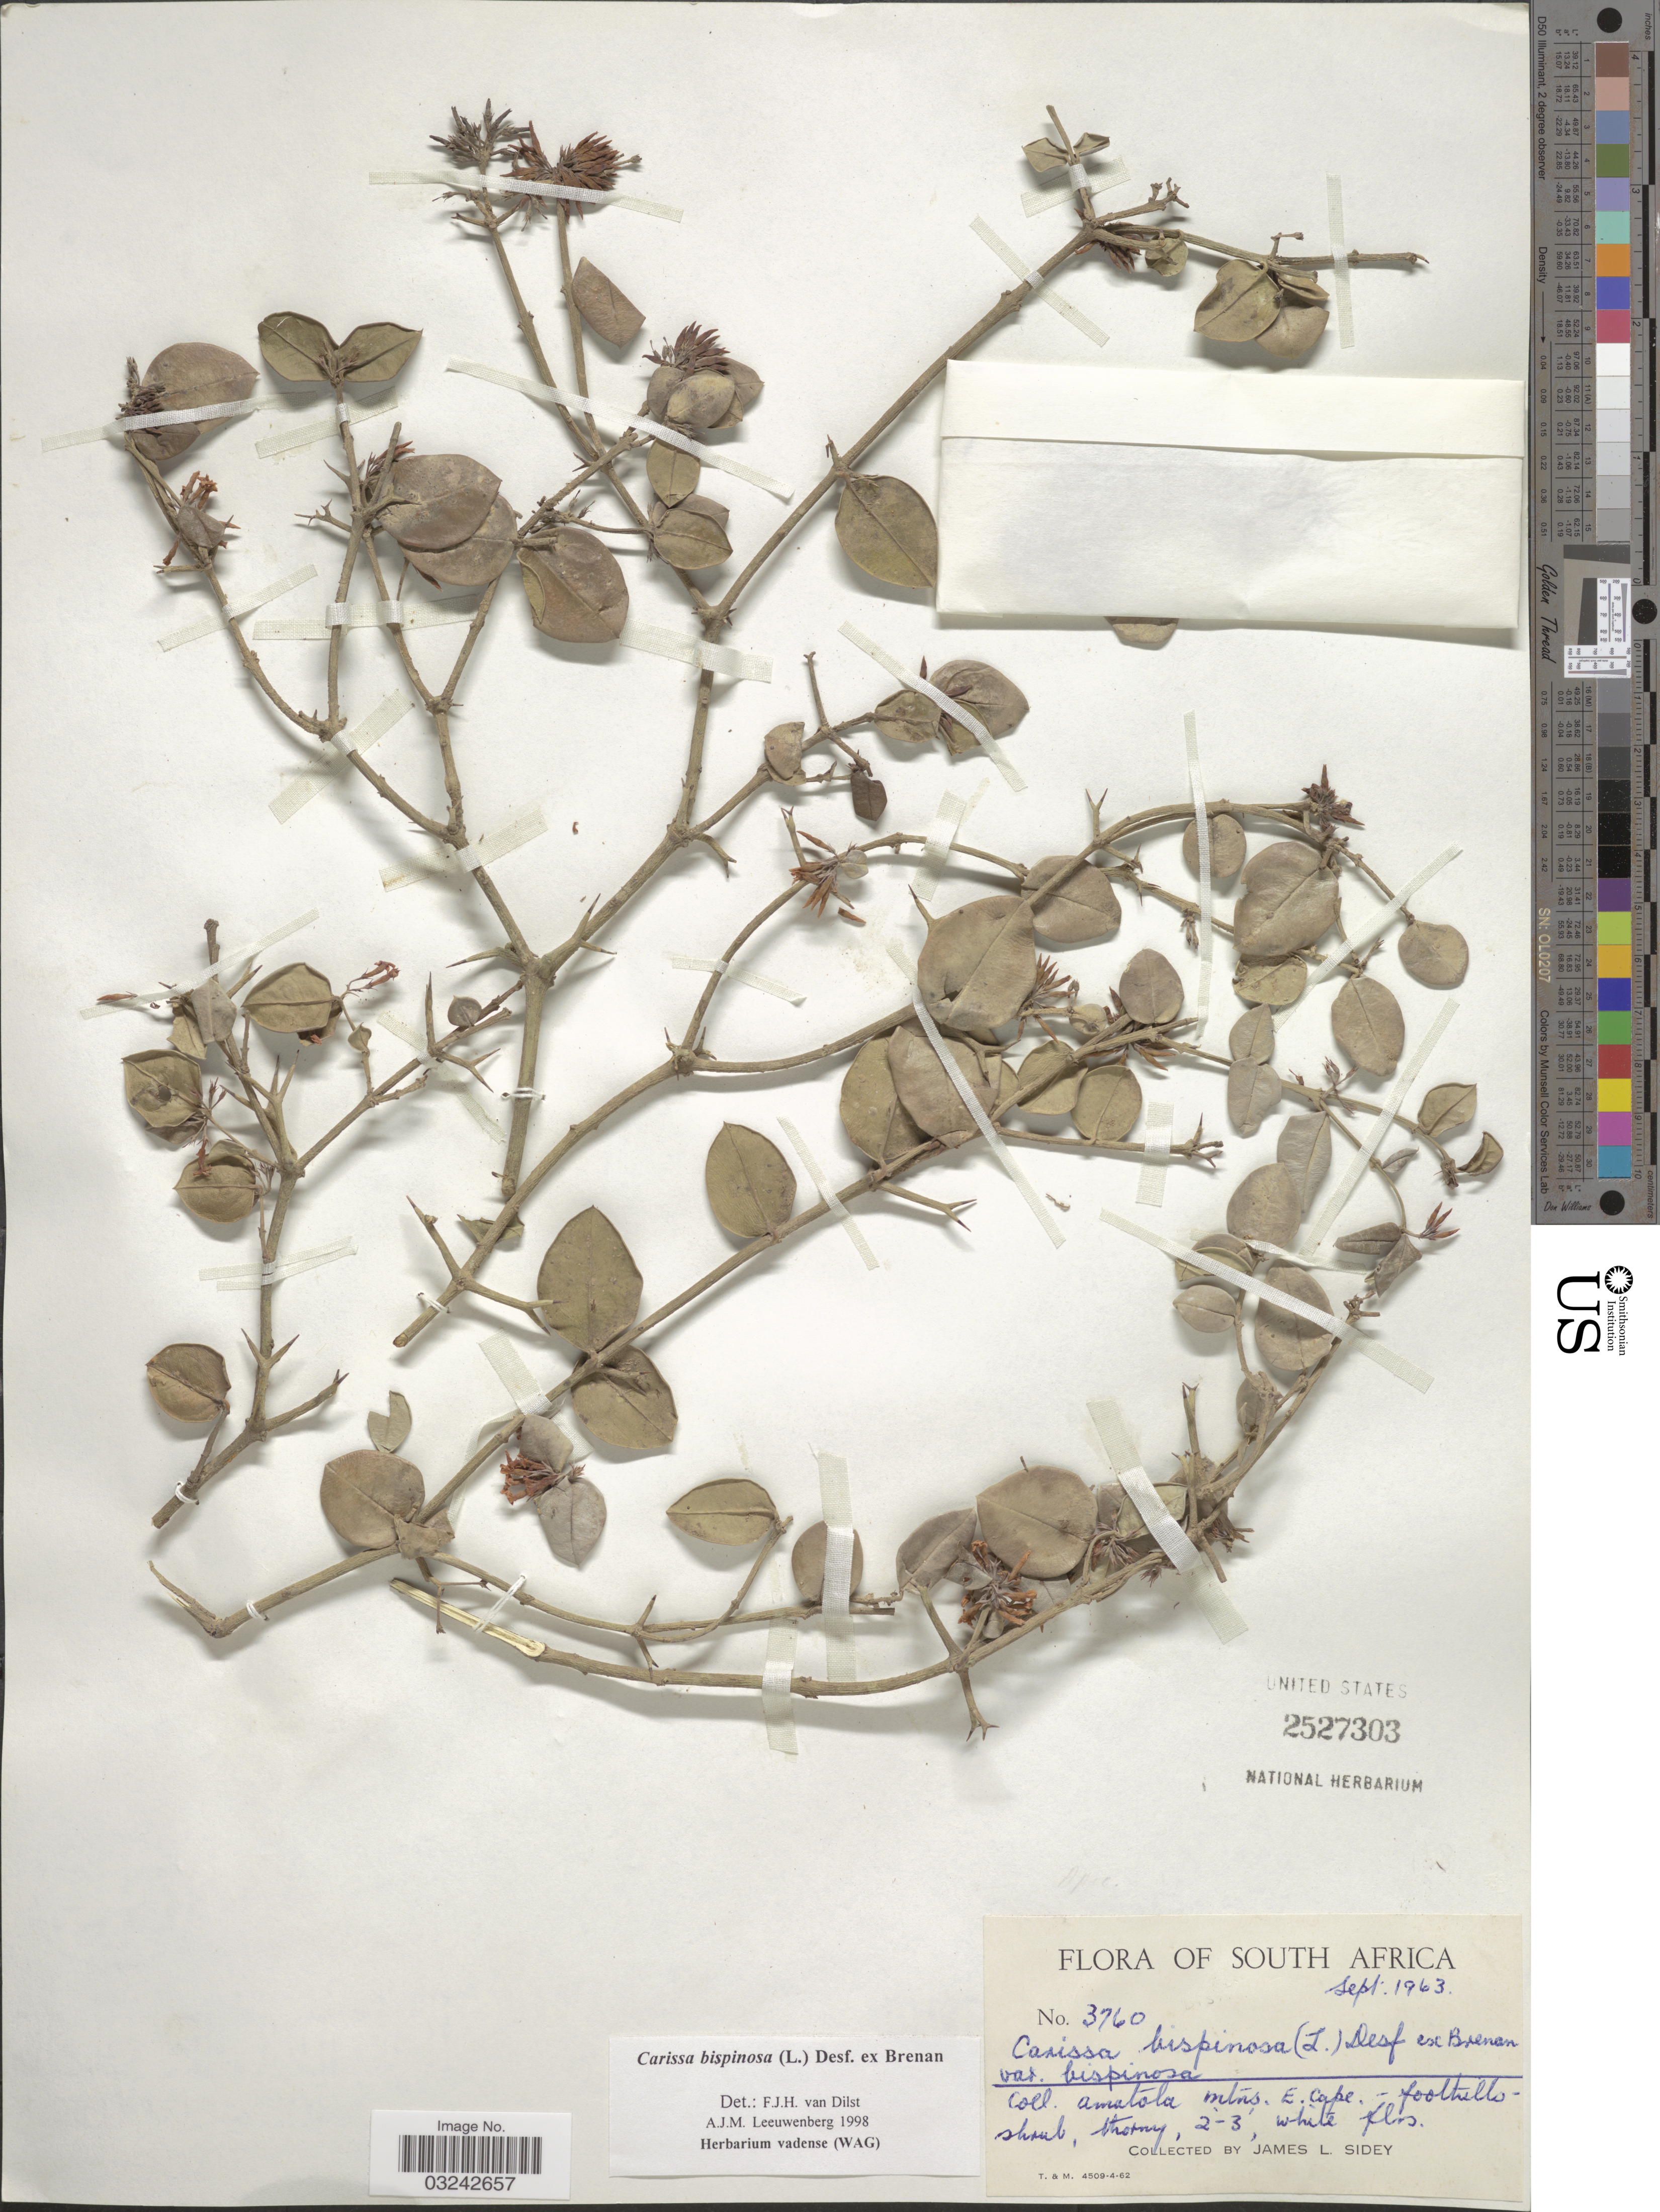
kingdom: Plantae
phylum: Tracheophyta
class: Magnoliopsida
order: Gentianales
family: Apocynaceae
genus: Carissa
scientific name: Carissa bispinosa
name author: (L.) Desf. ex Brenan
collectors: J. L. Sidey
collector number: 3760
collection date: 1963-09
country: South Africa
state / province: Eastern Cape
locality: Amatola mtns, E. Cape.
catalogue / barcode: US 2527303